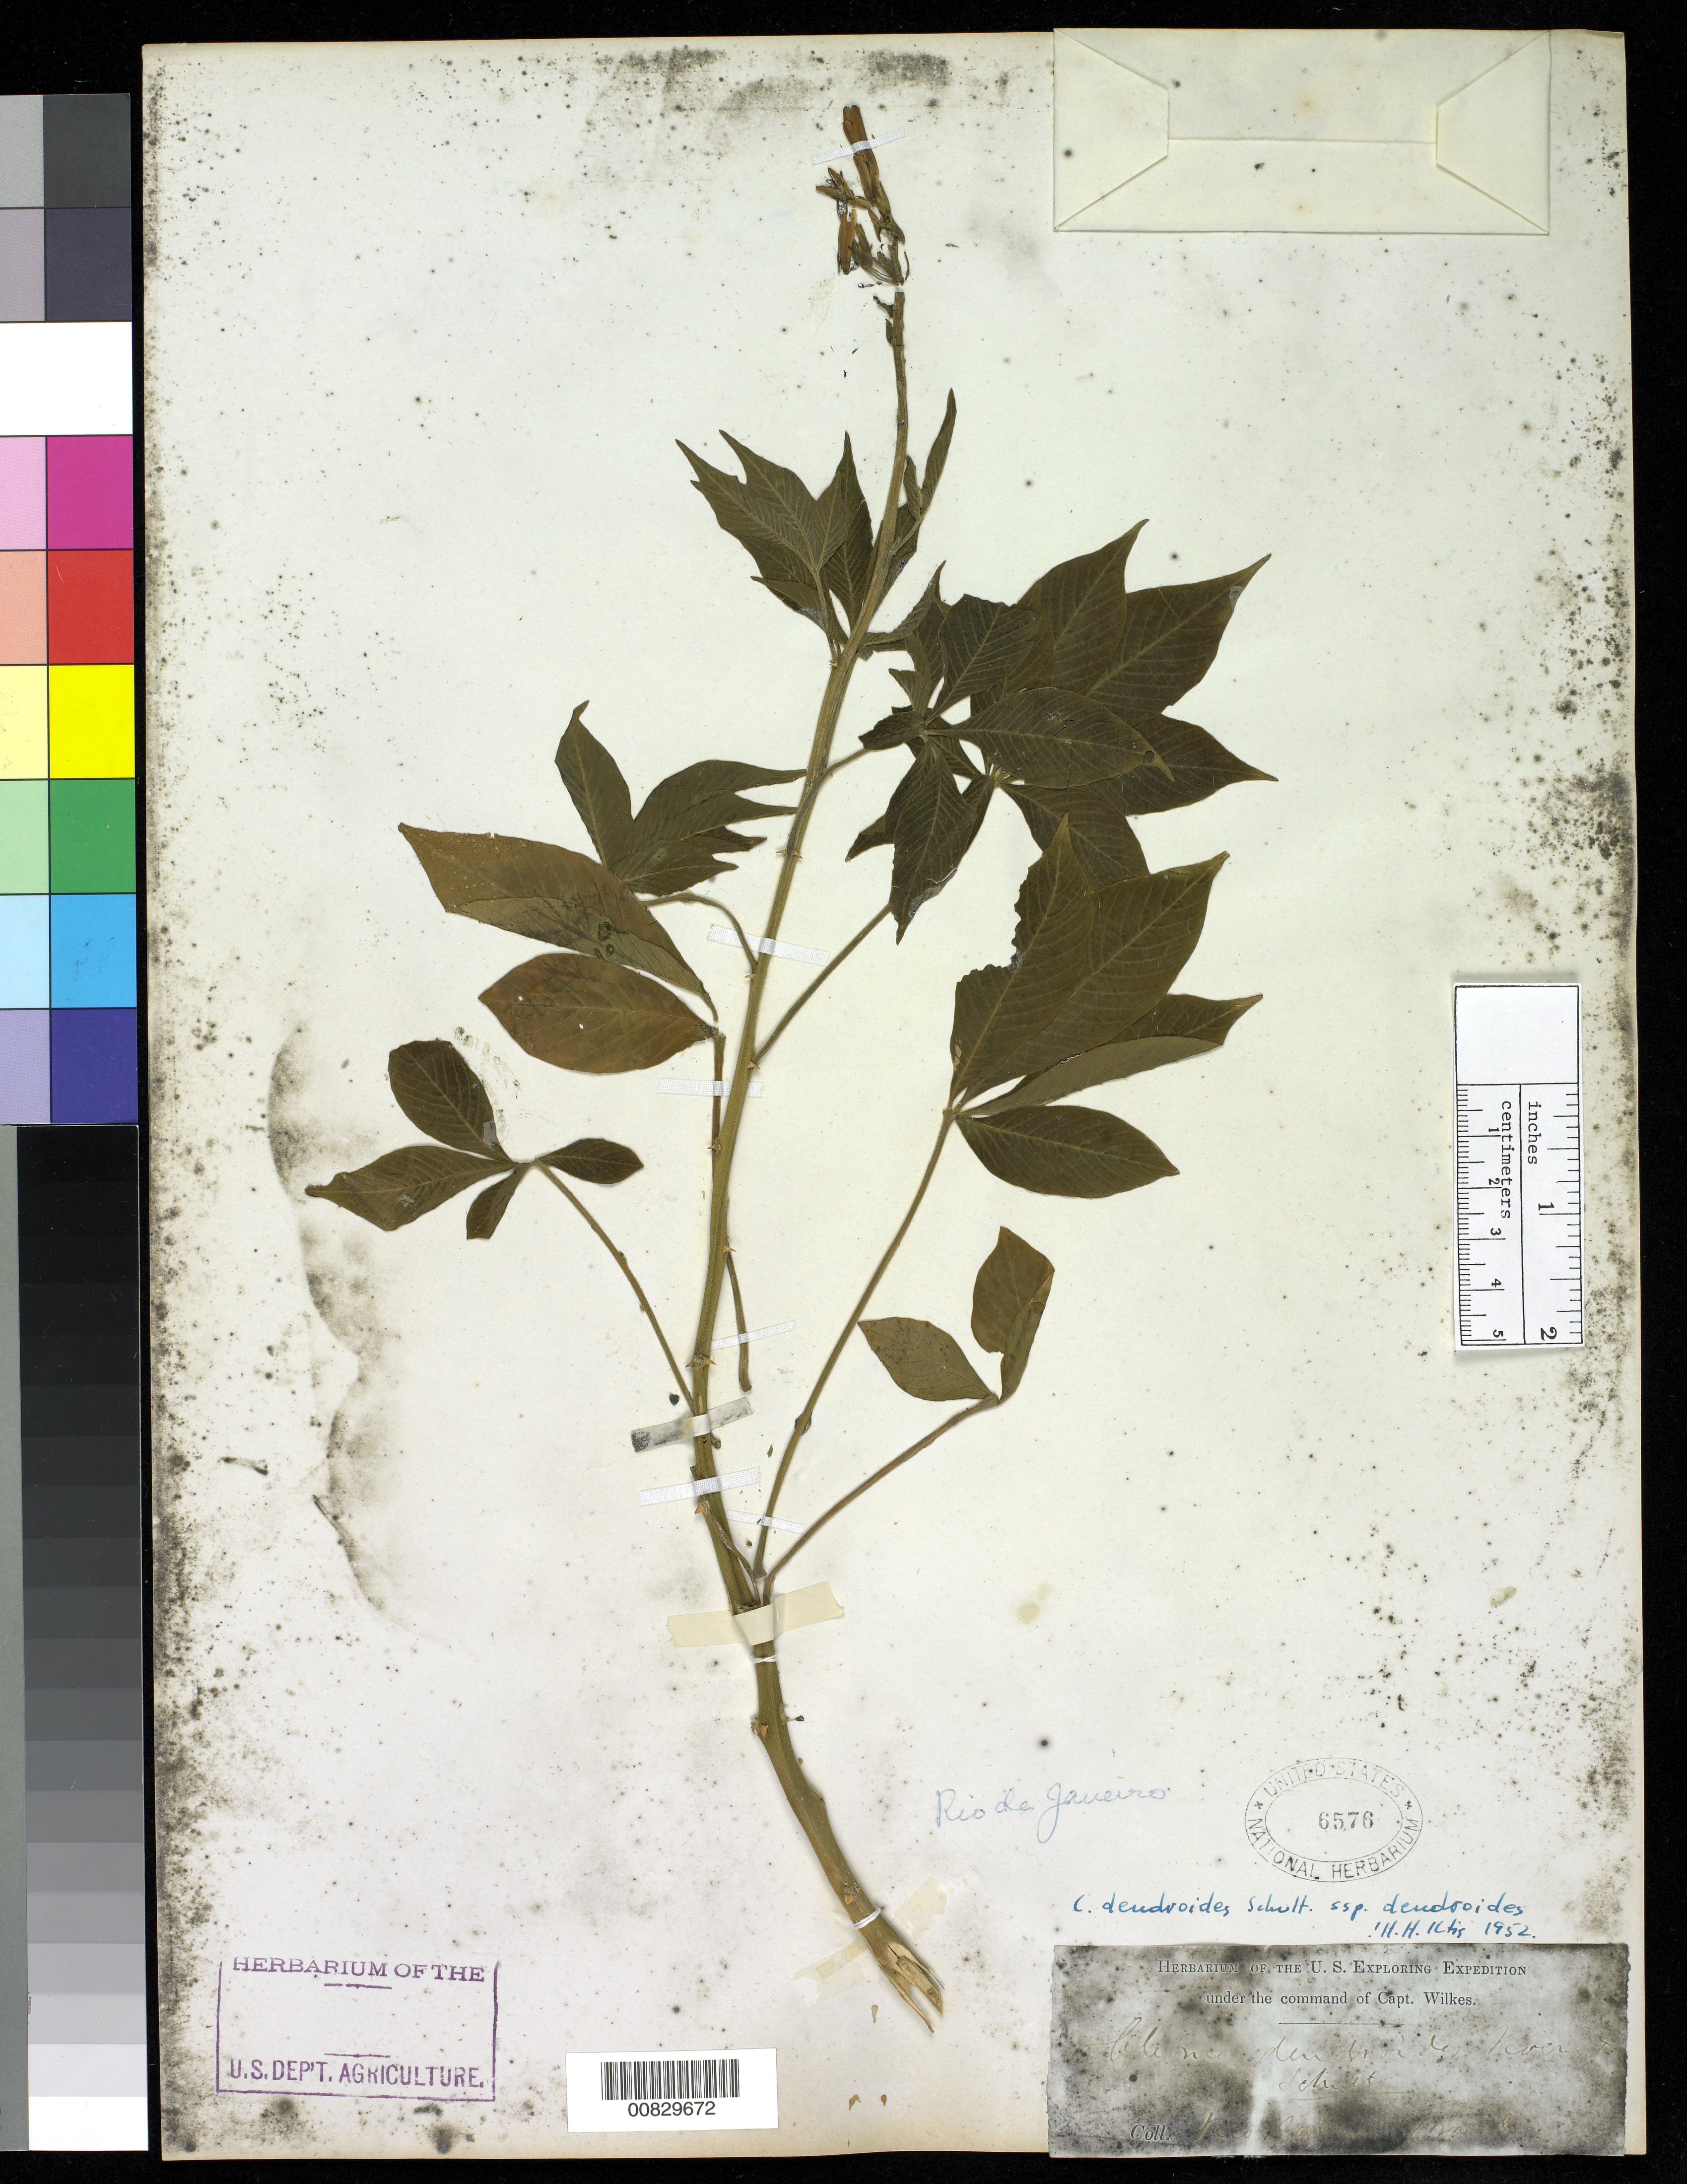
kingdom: Plantae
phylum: Tracheophyta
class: Magnoliopsida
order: Brassicales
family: Cleomaceae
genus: Tarenaya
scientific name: Tarenaya atropurpurea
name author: (Schott) Soares Neto & Roalson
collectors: Wilkes Explor. Exped.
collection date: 1838/1842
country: Brazil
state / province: Rio de Janeiro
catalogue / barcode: US 6576